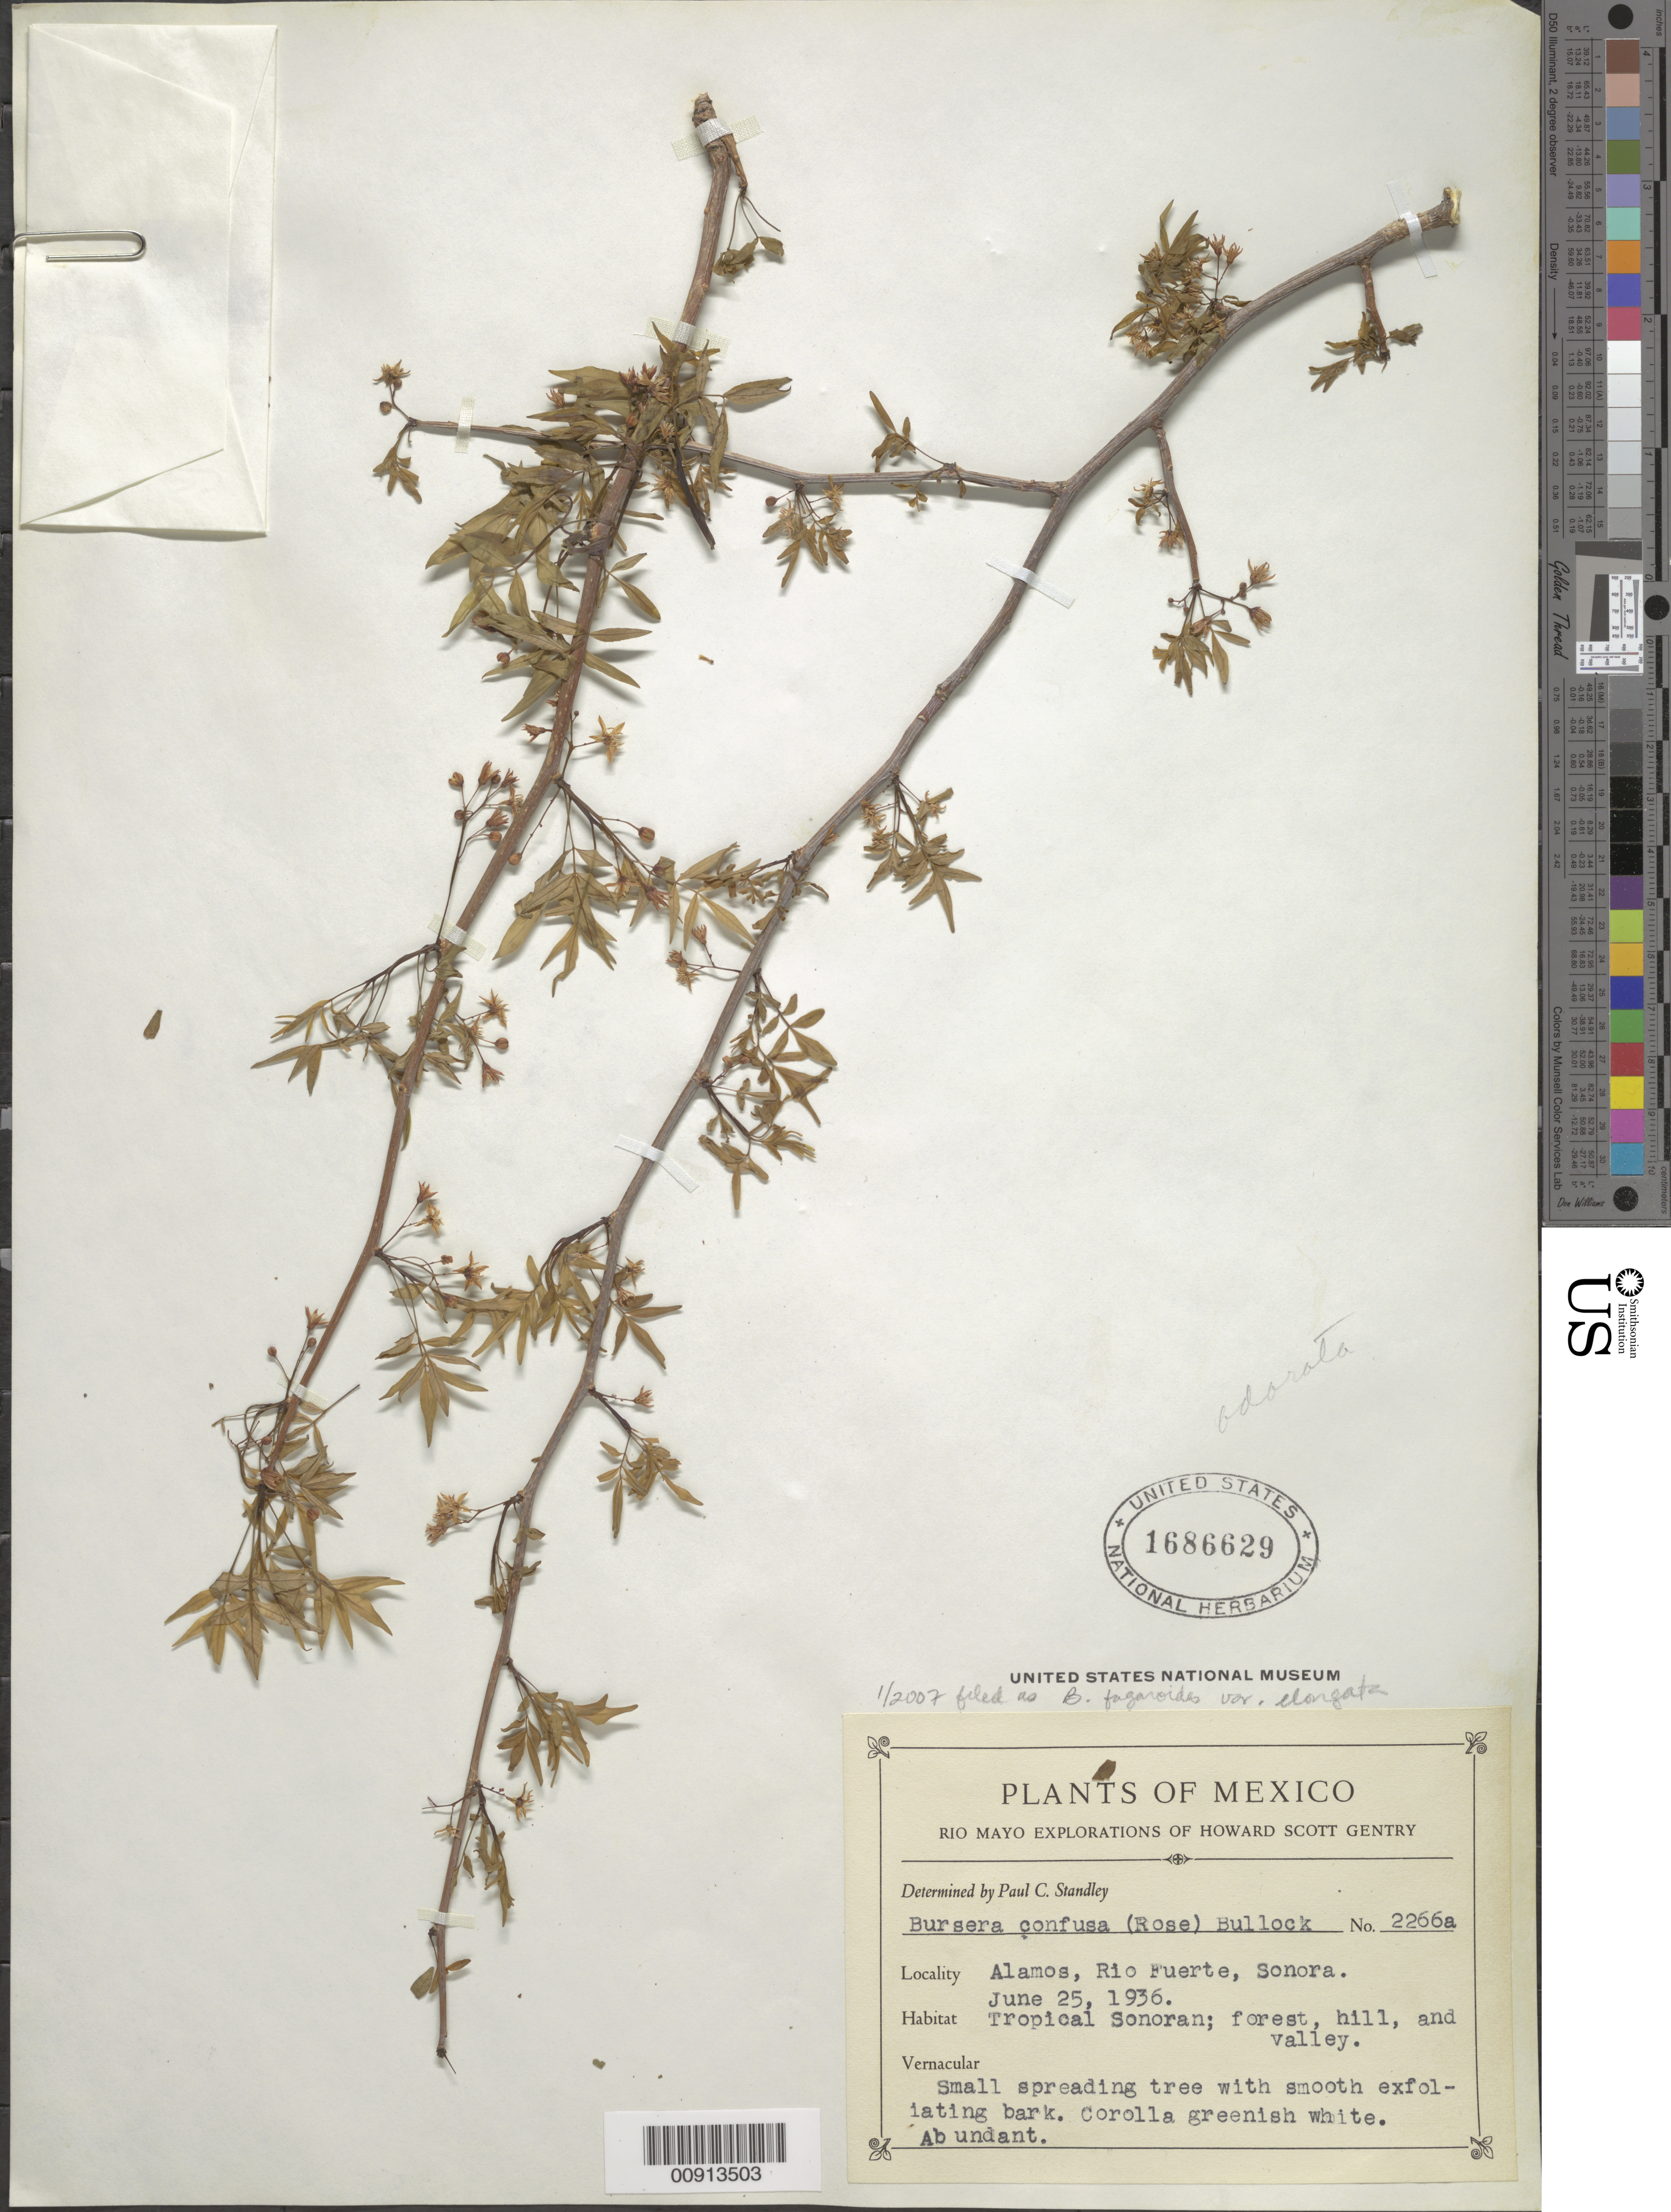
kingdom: Plantae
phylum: Tracheophyta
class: Magnoliopsida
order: Sapindales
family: Burseraceae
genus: Bursera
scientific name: Bursera fagaroides var. elongata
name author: (Kunth) Engl.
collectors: H. S. Gentry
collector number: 2266 a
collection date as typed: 25 Jun 1936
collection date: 1936-06-25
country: Mexico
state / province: Sonora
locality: Alamos, Río Fuerte, Sonora.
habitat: Tropical Sonoran; forest hill, and valley.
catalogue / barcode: US 1686629